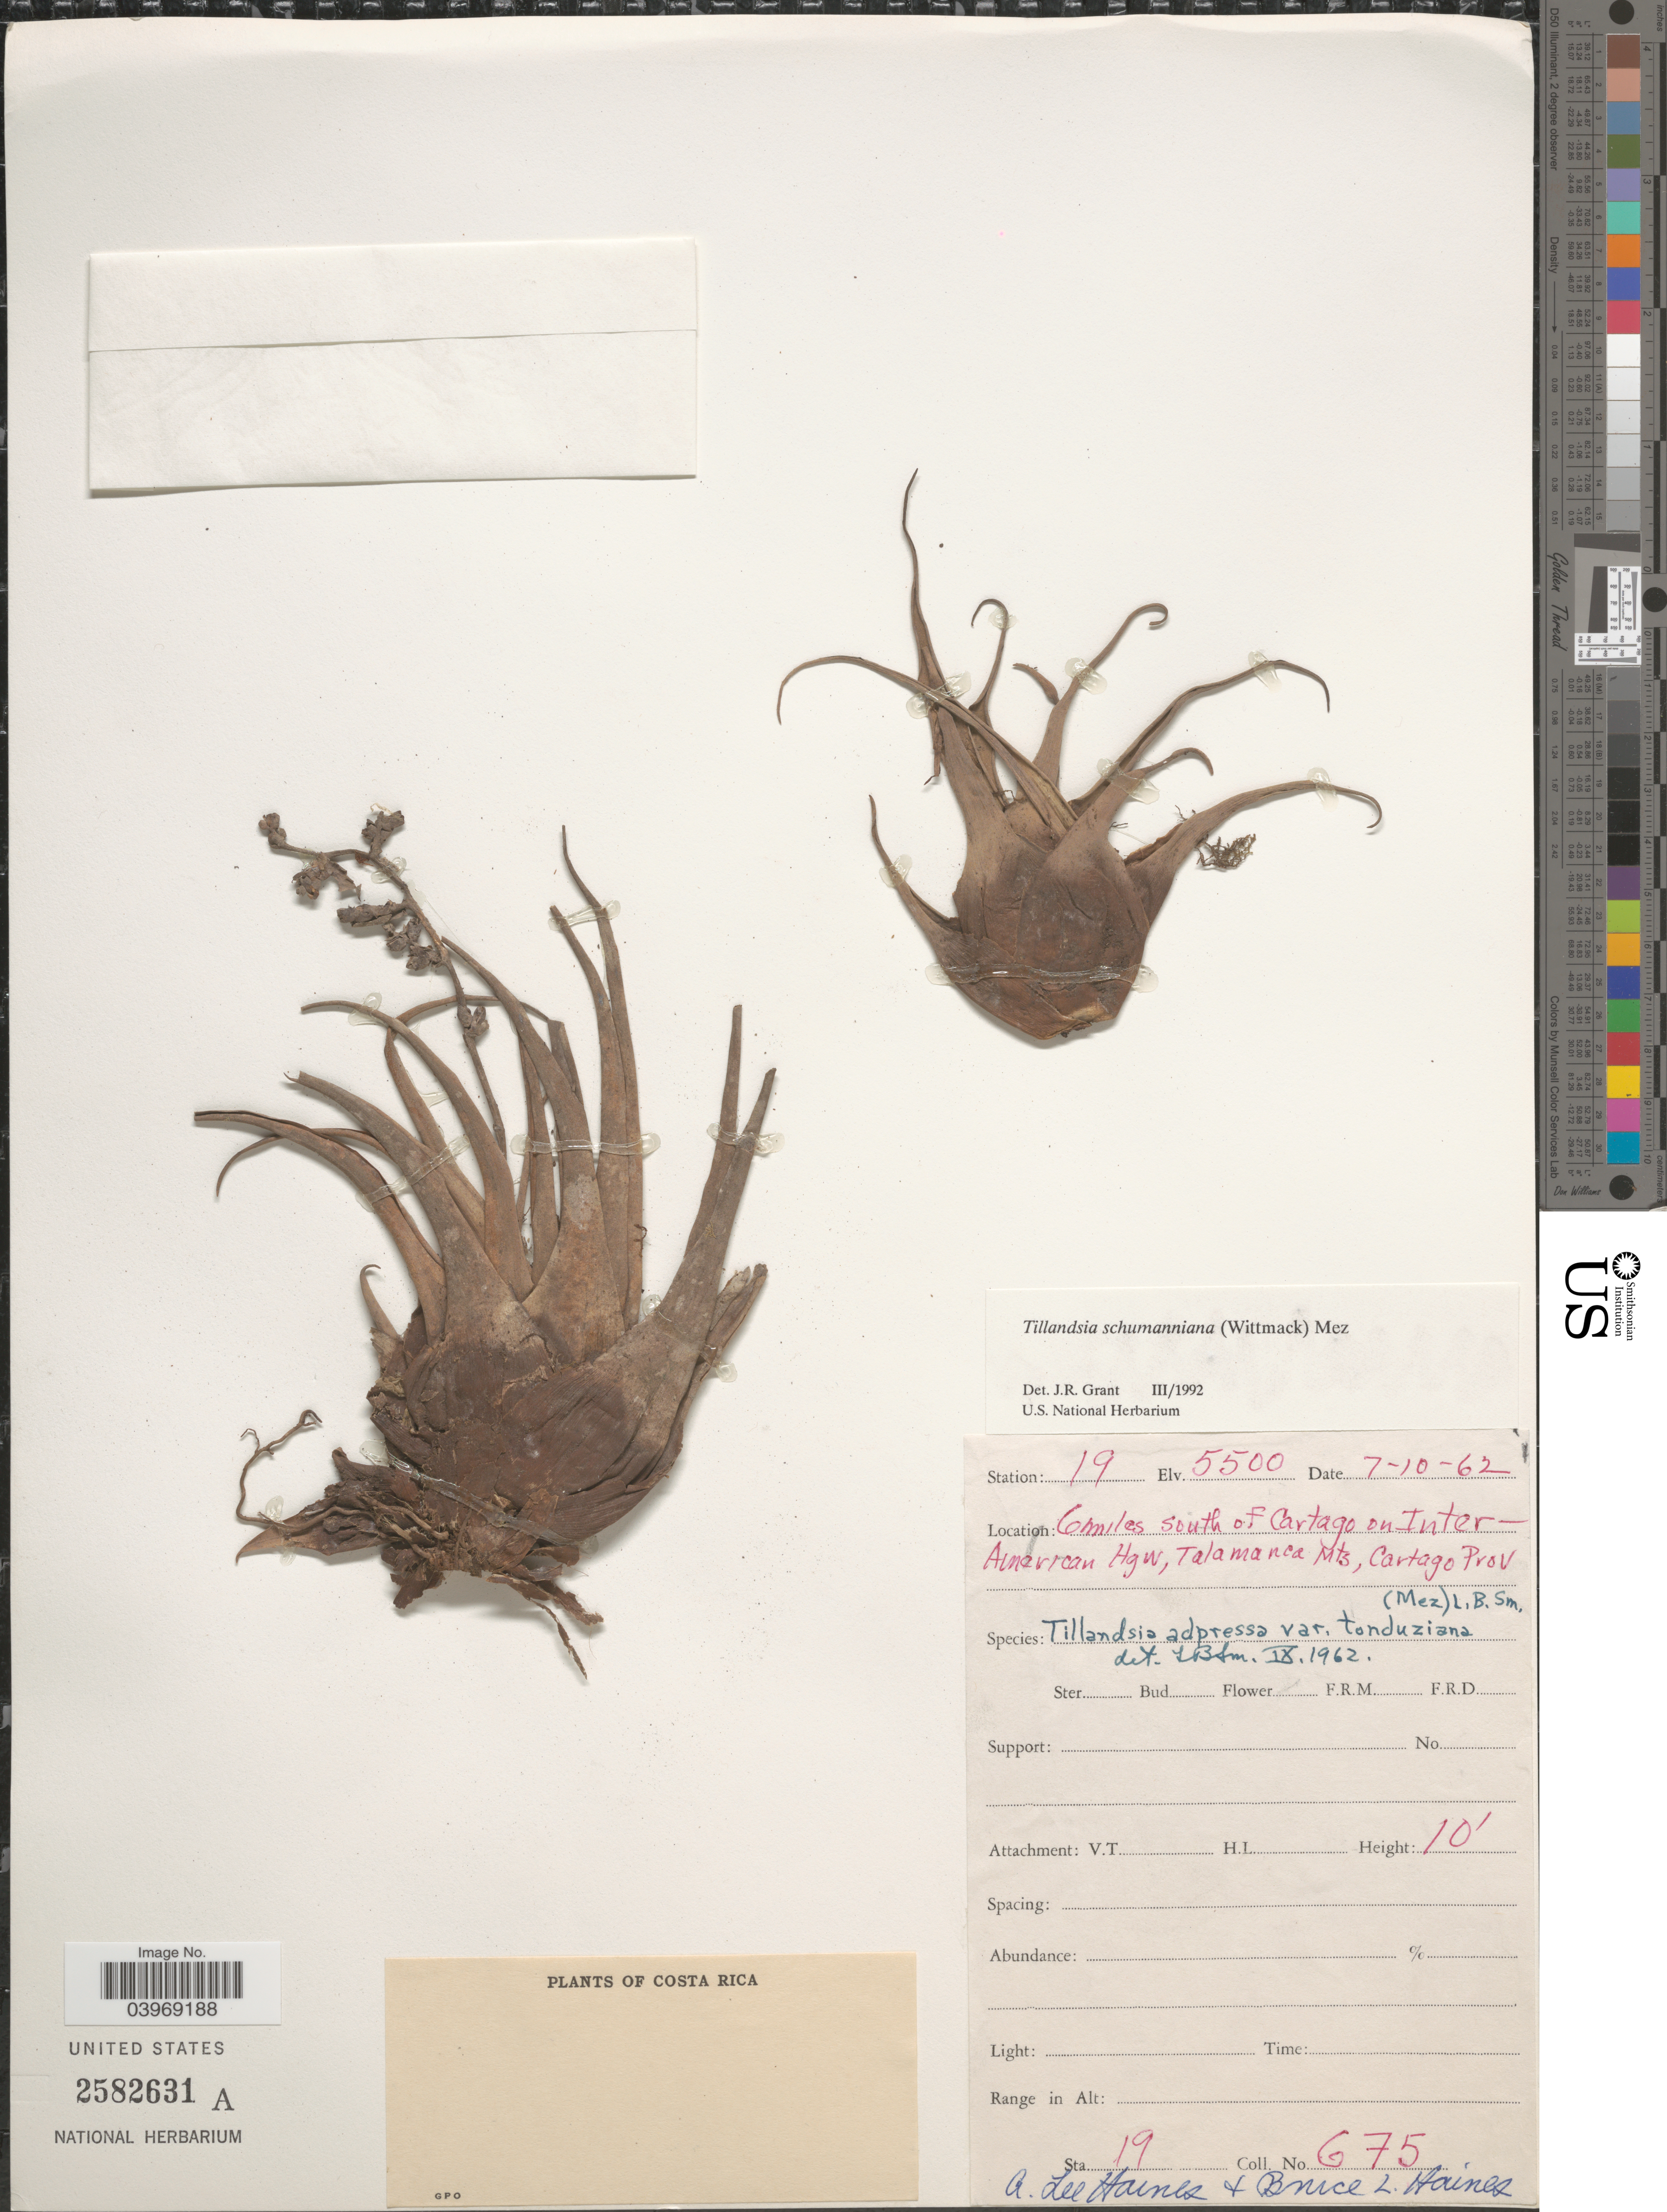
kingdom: Plantae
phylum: Tracheophyta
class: Liliopsida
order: Poales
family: Bromeliaceae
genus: Racinaea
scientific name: Racinaea schumanniana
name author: (Wittm.) J.R. Grant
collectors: A. L. Haines & B. L. Haines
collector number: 675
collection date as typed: Transcribed d/m/y: 7/10/62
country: Costa Rica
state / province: Cartago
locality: Station 19. 6 miles south of Cartago on Inter American Hgw, Talamanca Mts.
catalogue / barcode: US 2582631A